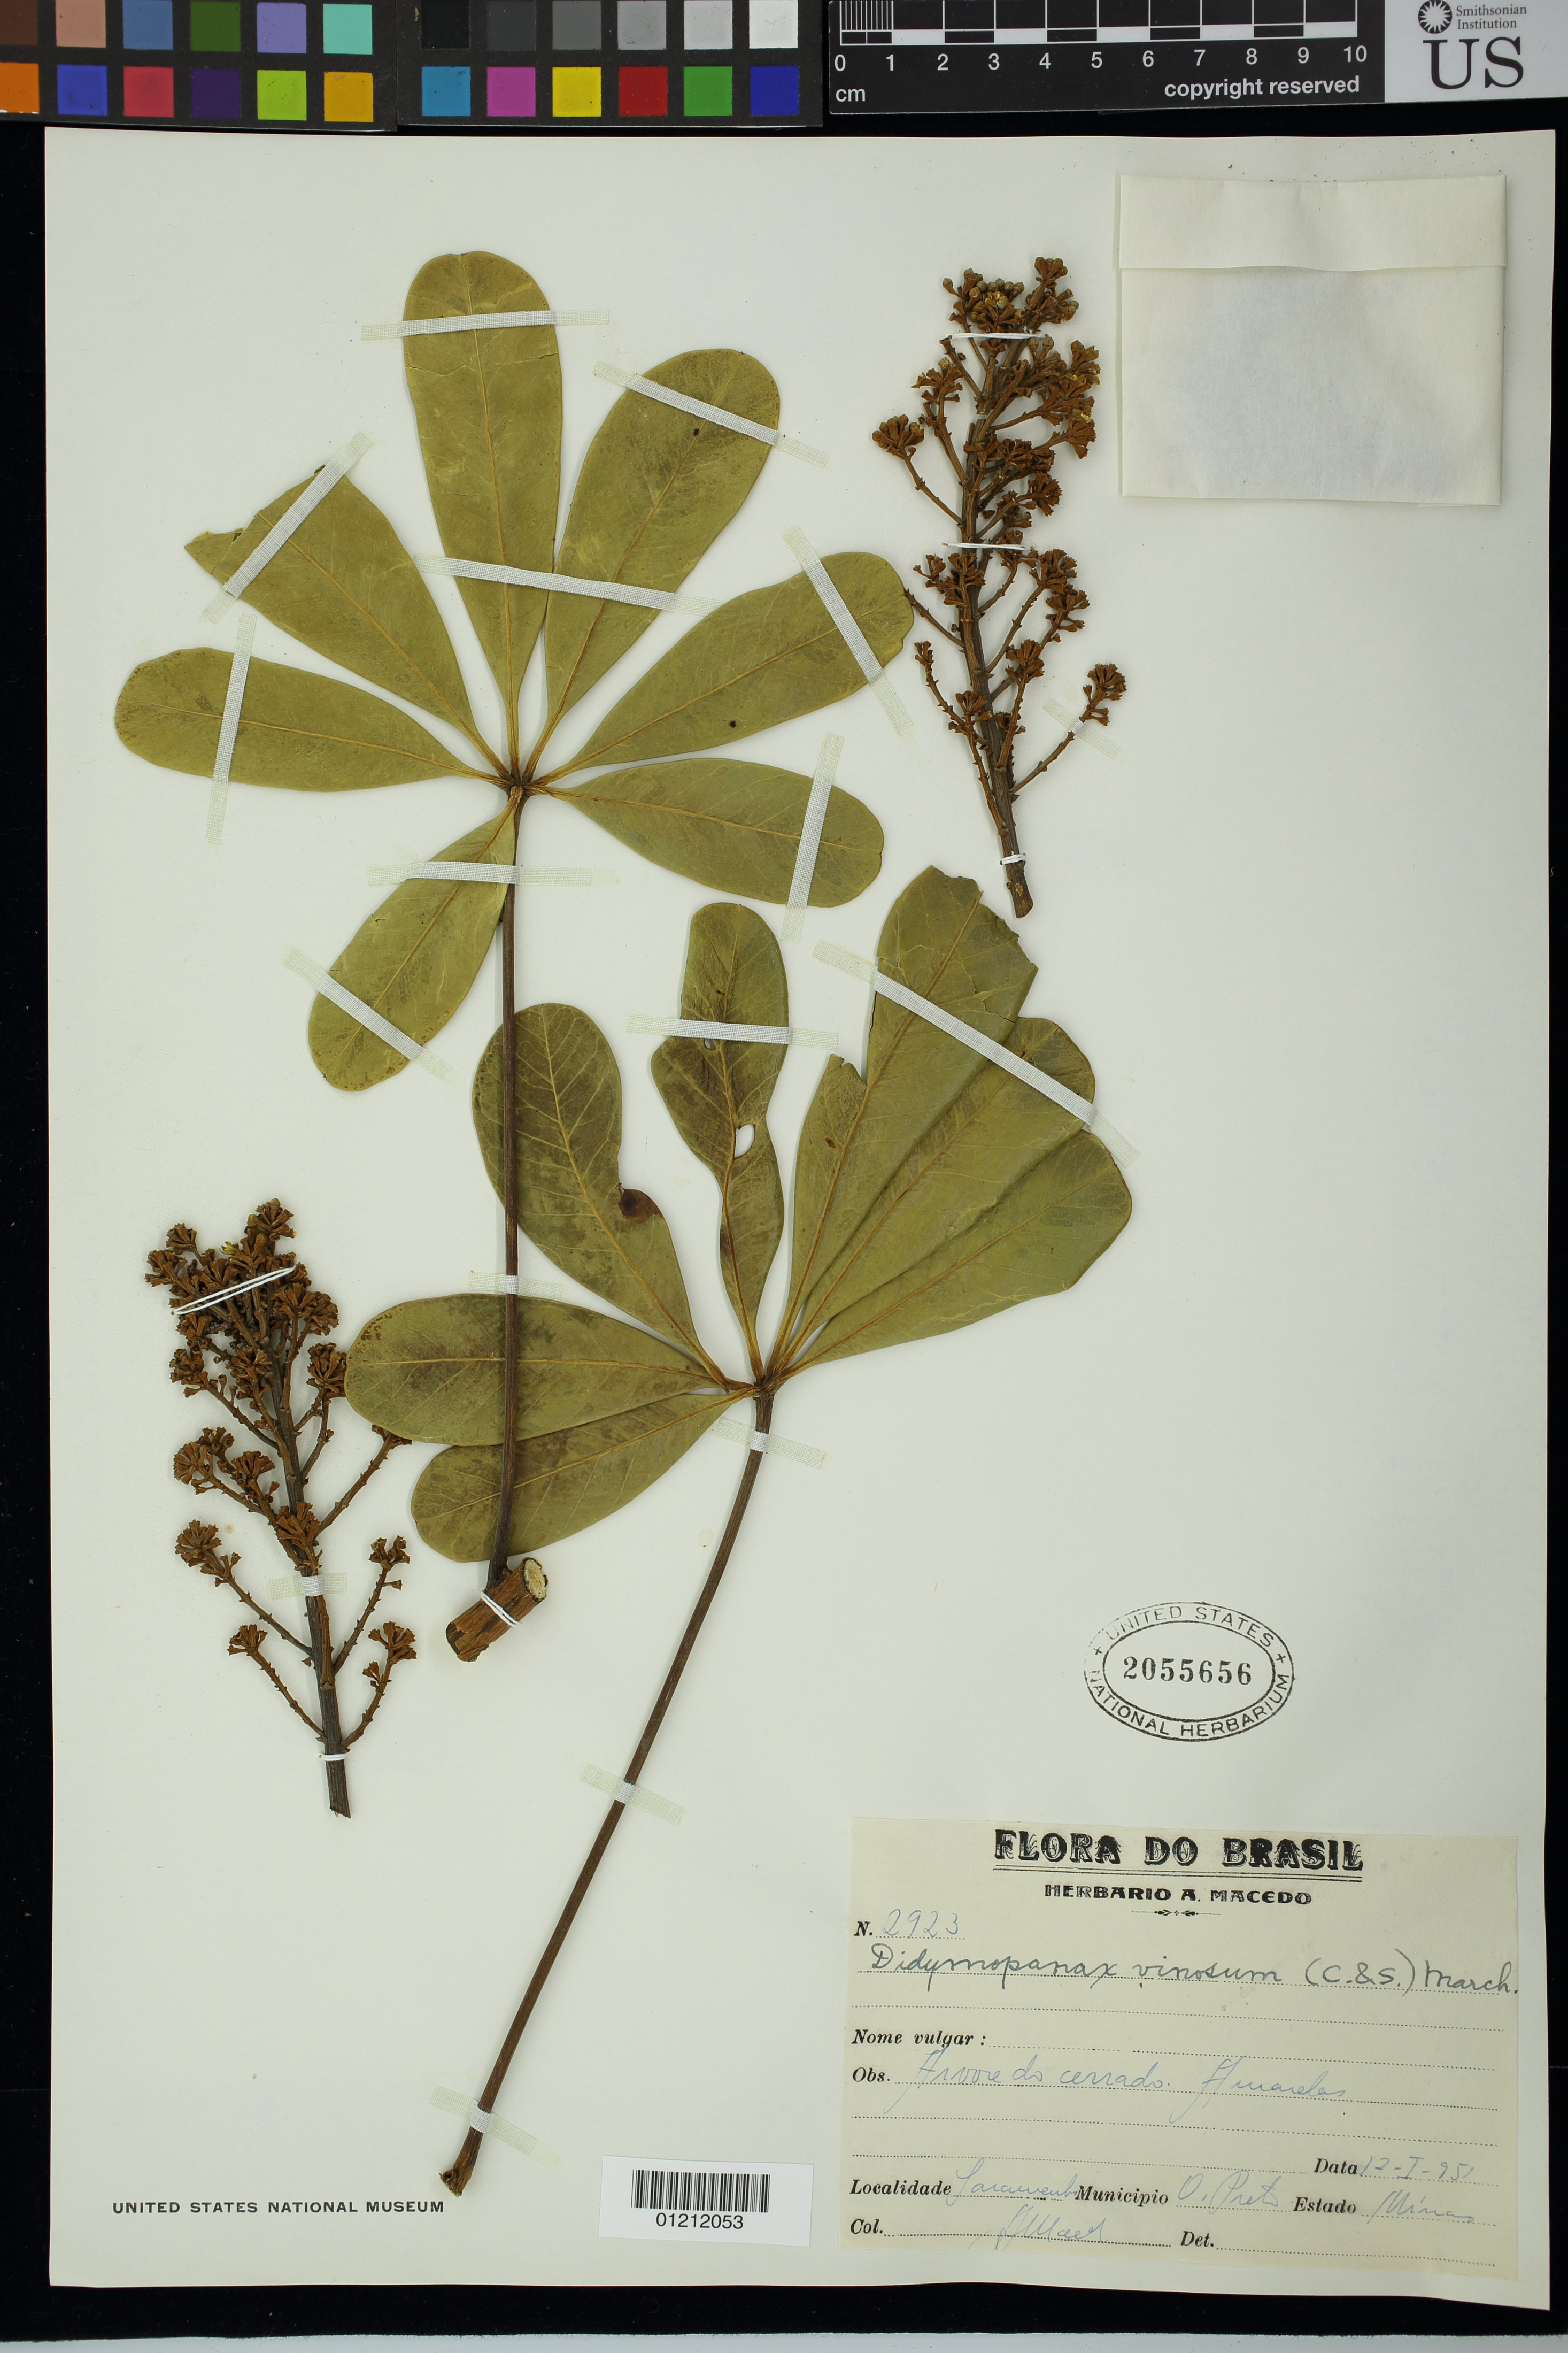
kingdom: Plantae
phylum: Tracheophyta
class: Magnoliopsida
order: Apiales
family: Araliaceae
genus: Schefflera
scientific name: Schefflera vinosa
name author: (Cham. & Schltdl.) Frodin & Fiaschi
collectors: A. Macedo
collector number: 2923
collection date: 1951-01-12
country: Brazil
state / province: Minas Gerais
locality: Localidade: Saramento. Municipio: Ouro Preto.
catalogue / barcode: US 2055656